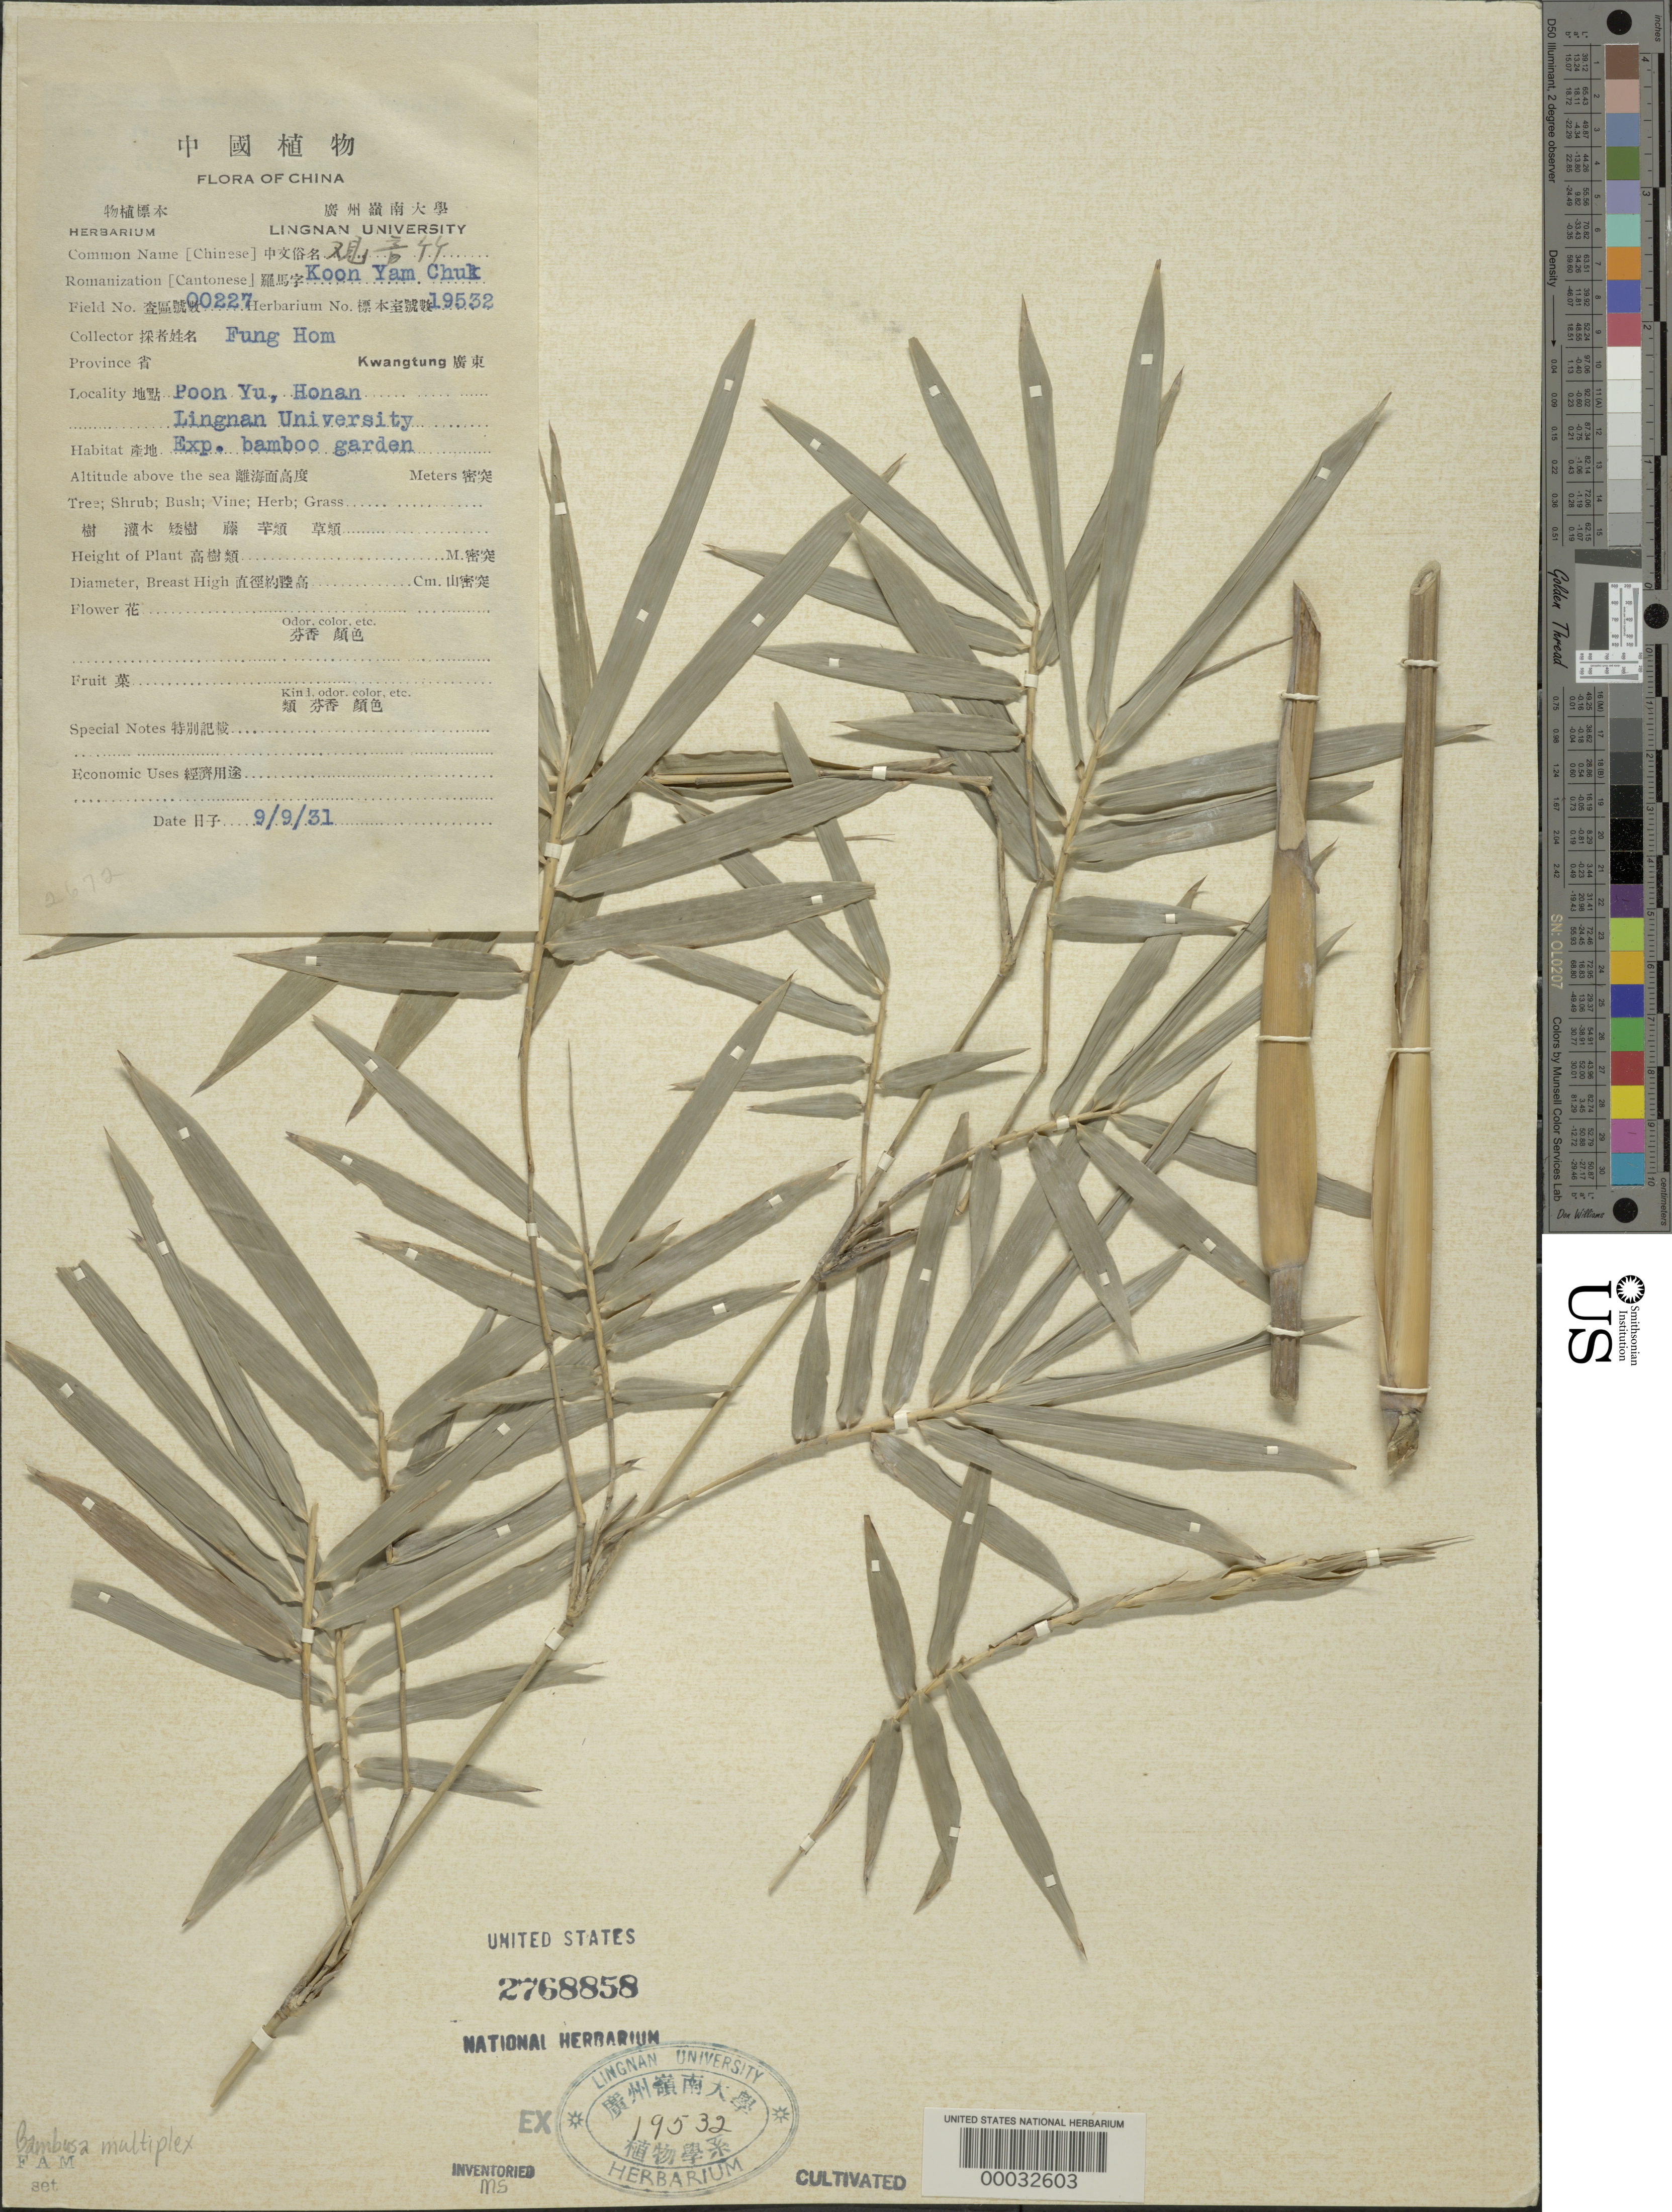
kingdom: Plantae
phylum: Tracheophyta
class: Liliopsida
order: Poales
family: Poaceae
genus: Bambusa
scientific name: Bambusa multiplex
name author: (Lour.) Raeusch. ex Schult. & Schult. f.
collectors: H. L. Fung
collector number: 227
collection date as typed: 09 Sep 1931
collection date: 1931-09-09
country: China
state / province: Guangdong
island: Honam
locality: Lingnan university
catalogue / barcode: US 2768858